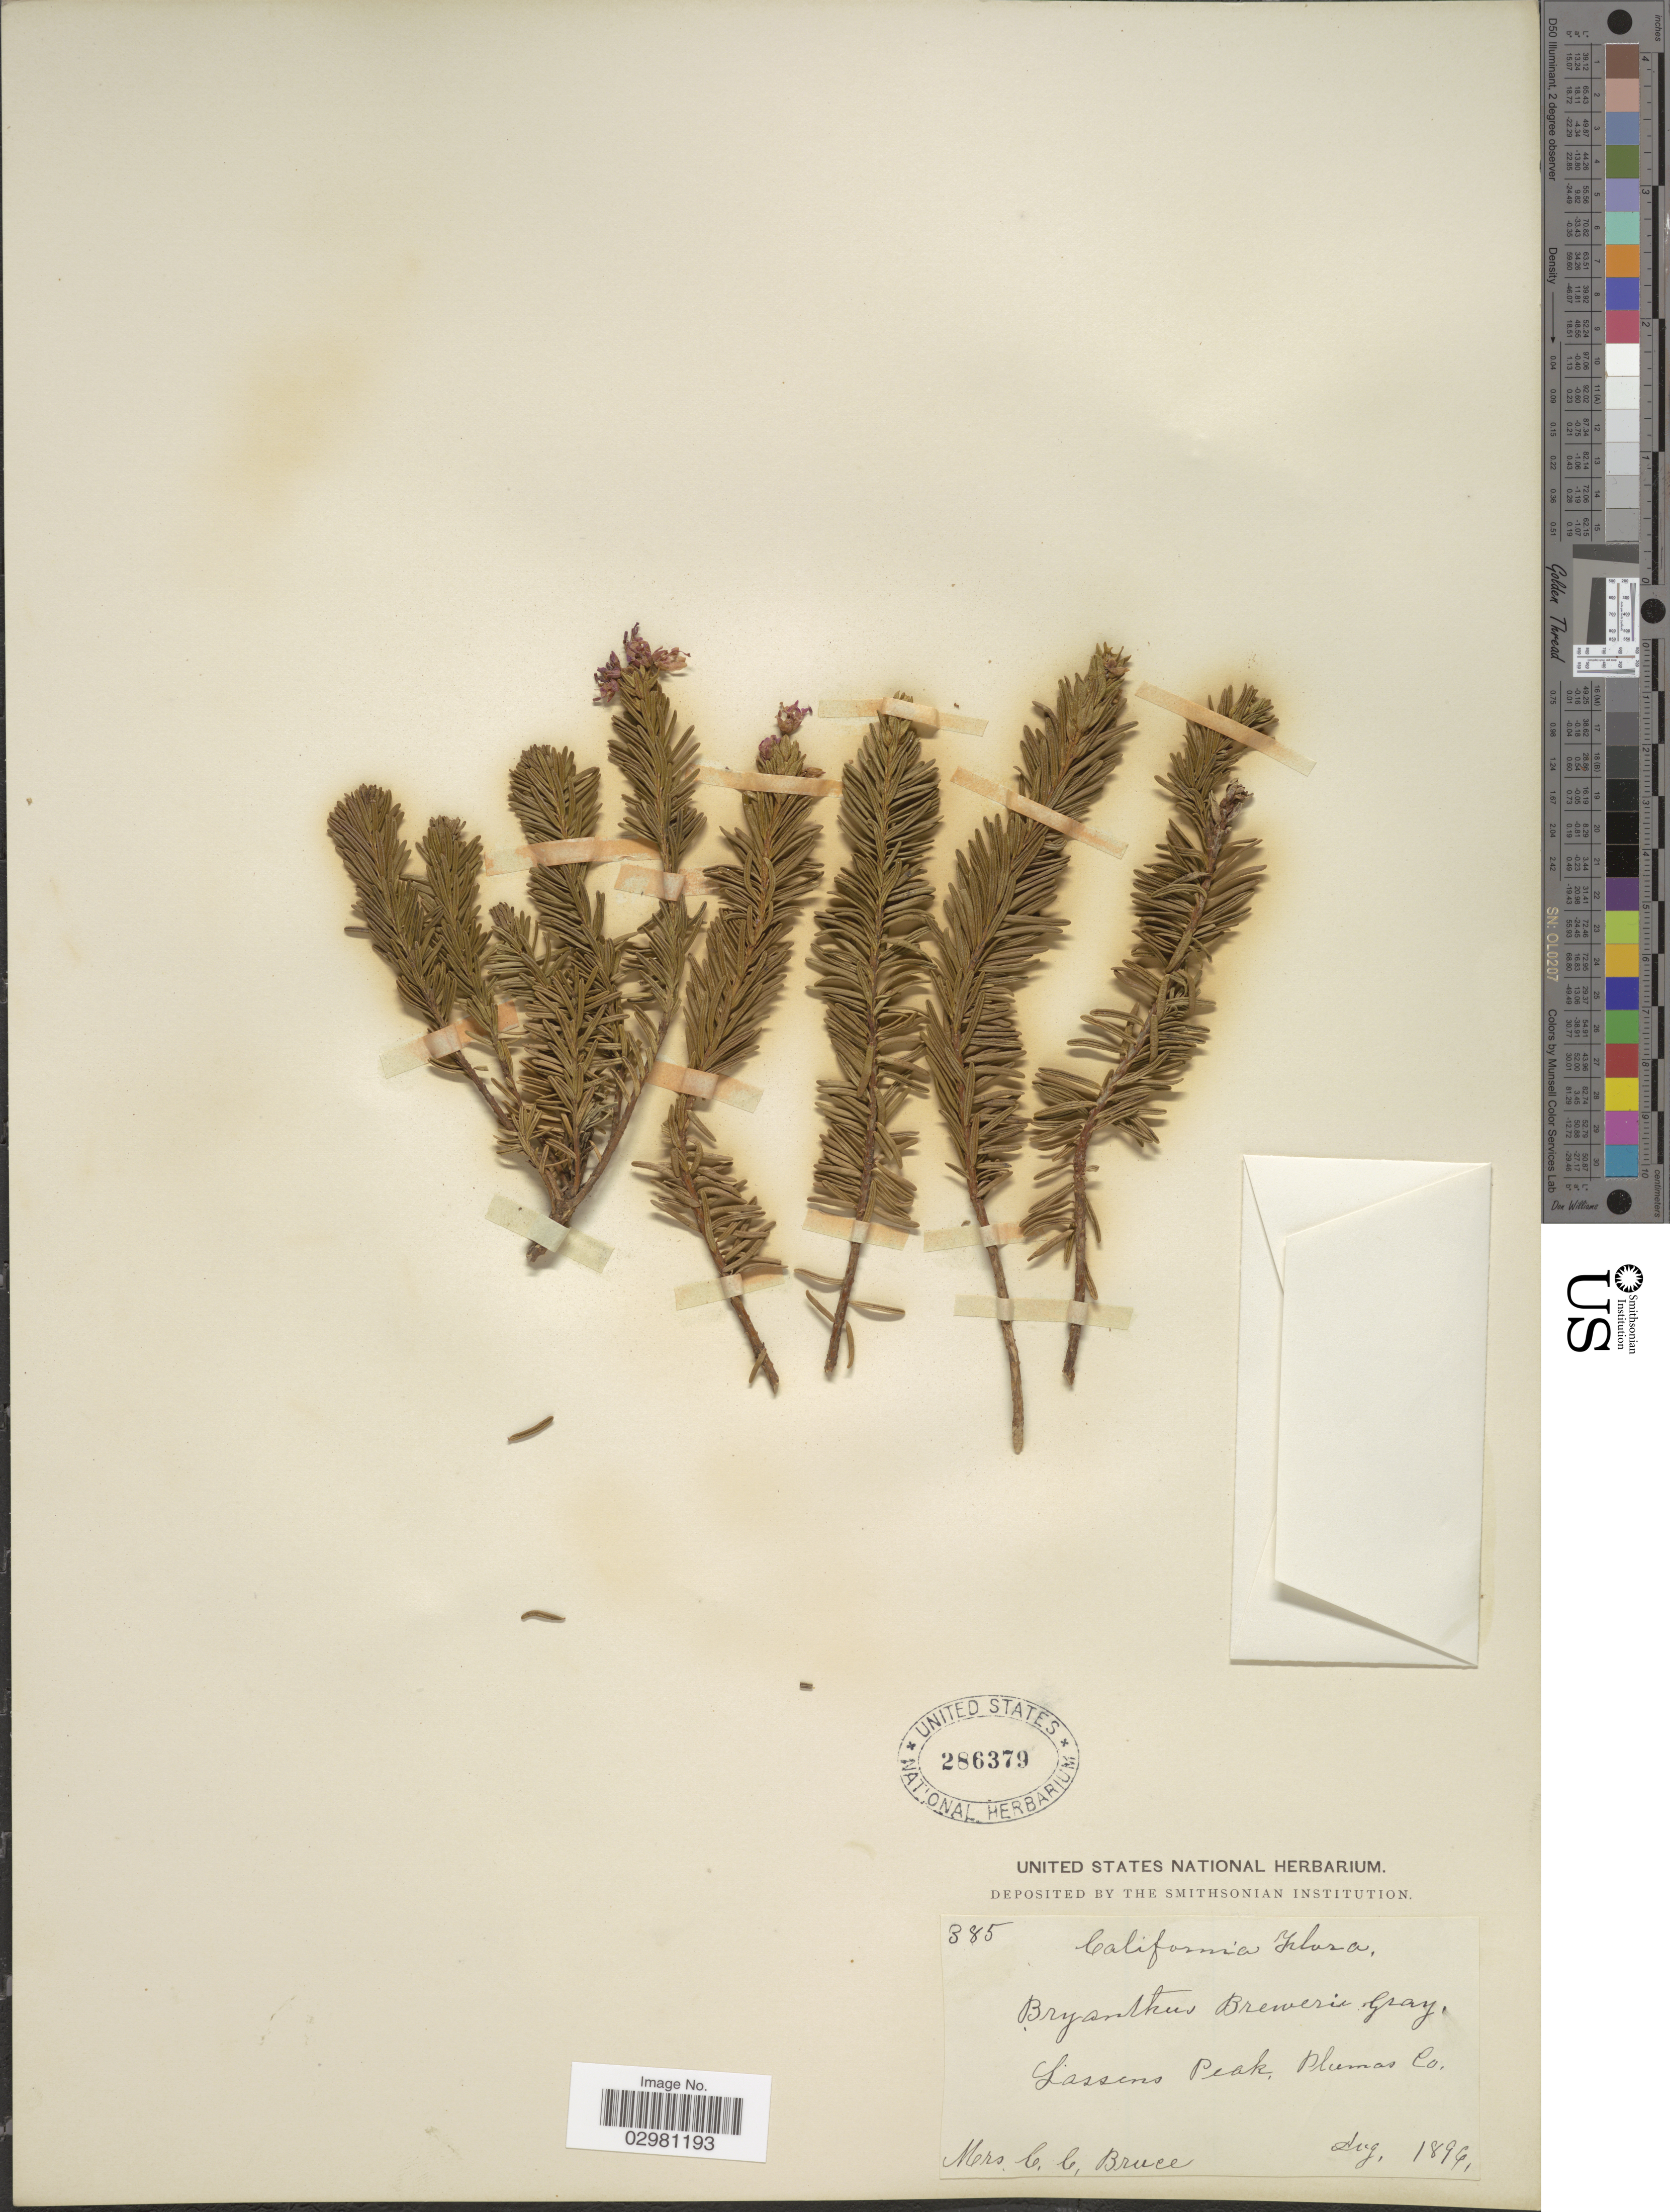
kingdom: Plantae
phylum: Tracheophyta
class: Magnoliopsida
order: Ericales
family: Ericaceae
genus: Phyllodoce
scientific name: Phyllodoce breweri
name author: (A. Gray) A. Heller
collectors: C. Bruce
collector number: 385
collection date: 1896-08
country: United States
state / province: California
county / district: Plumas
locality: Lassens Peak, Plumas Co.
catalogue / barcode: US 286379